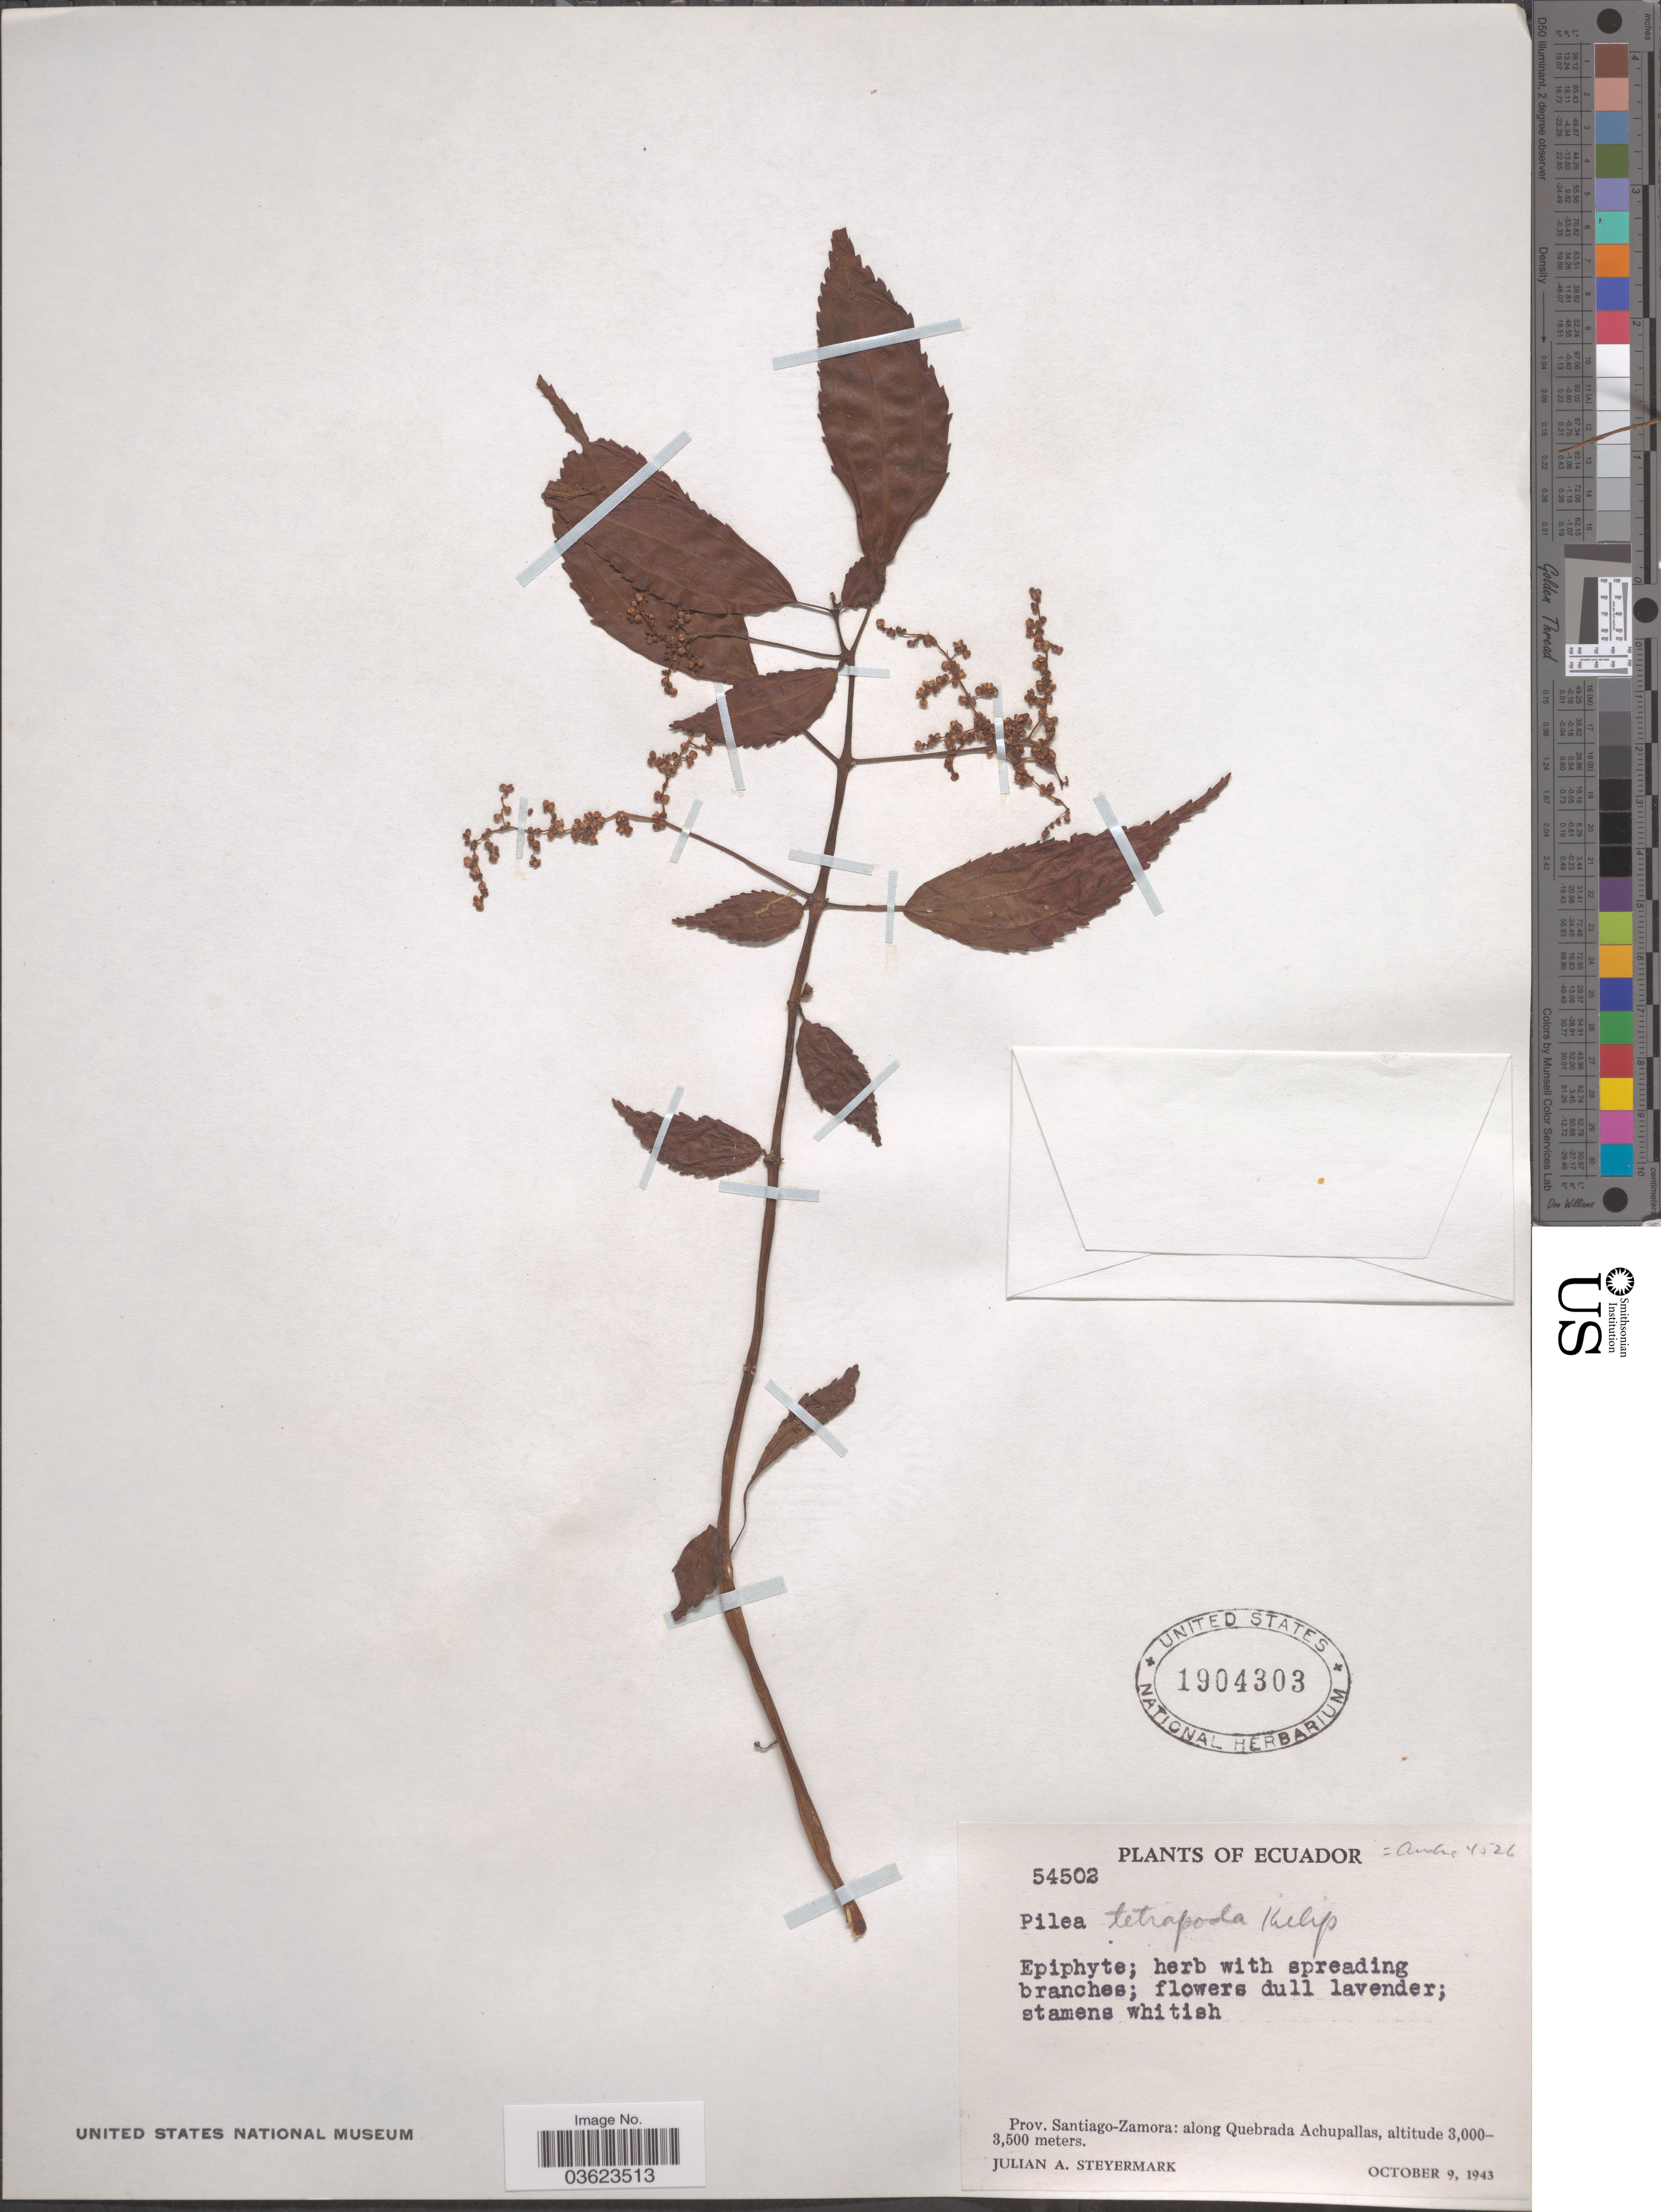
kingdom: Plantae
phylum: Tracheophyta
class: Magnoliopsida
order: Rosales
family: Urticaceae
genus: Pilea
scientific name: Pilea tetrapoda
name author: Killip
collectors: J. Steyermark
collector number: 54502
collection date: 1943-10-09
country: Ecuador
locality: Prov. Santiago-Zamora: along Quebrada Achupallas.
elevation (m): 3000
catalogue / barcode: US 1904303